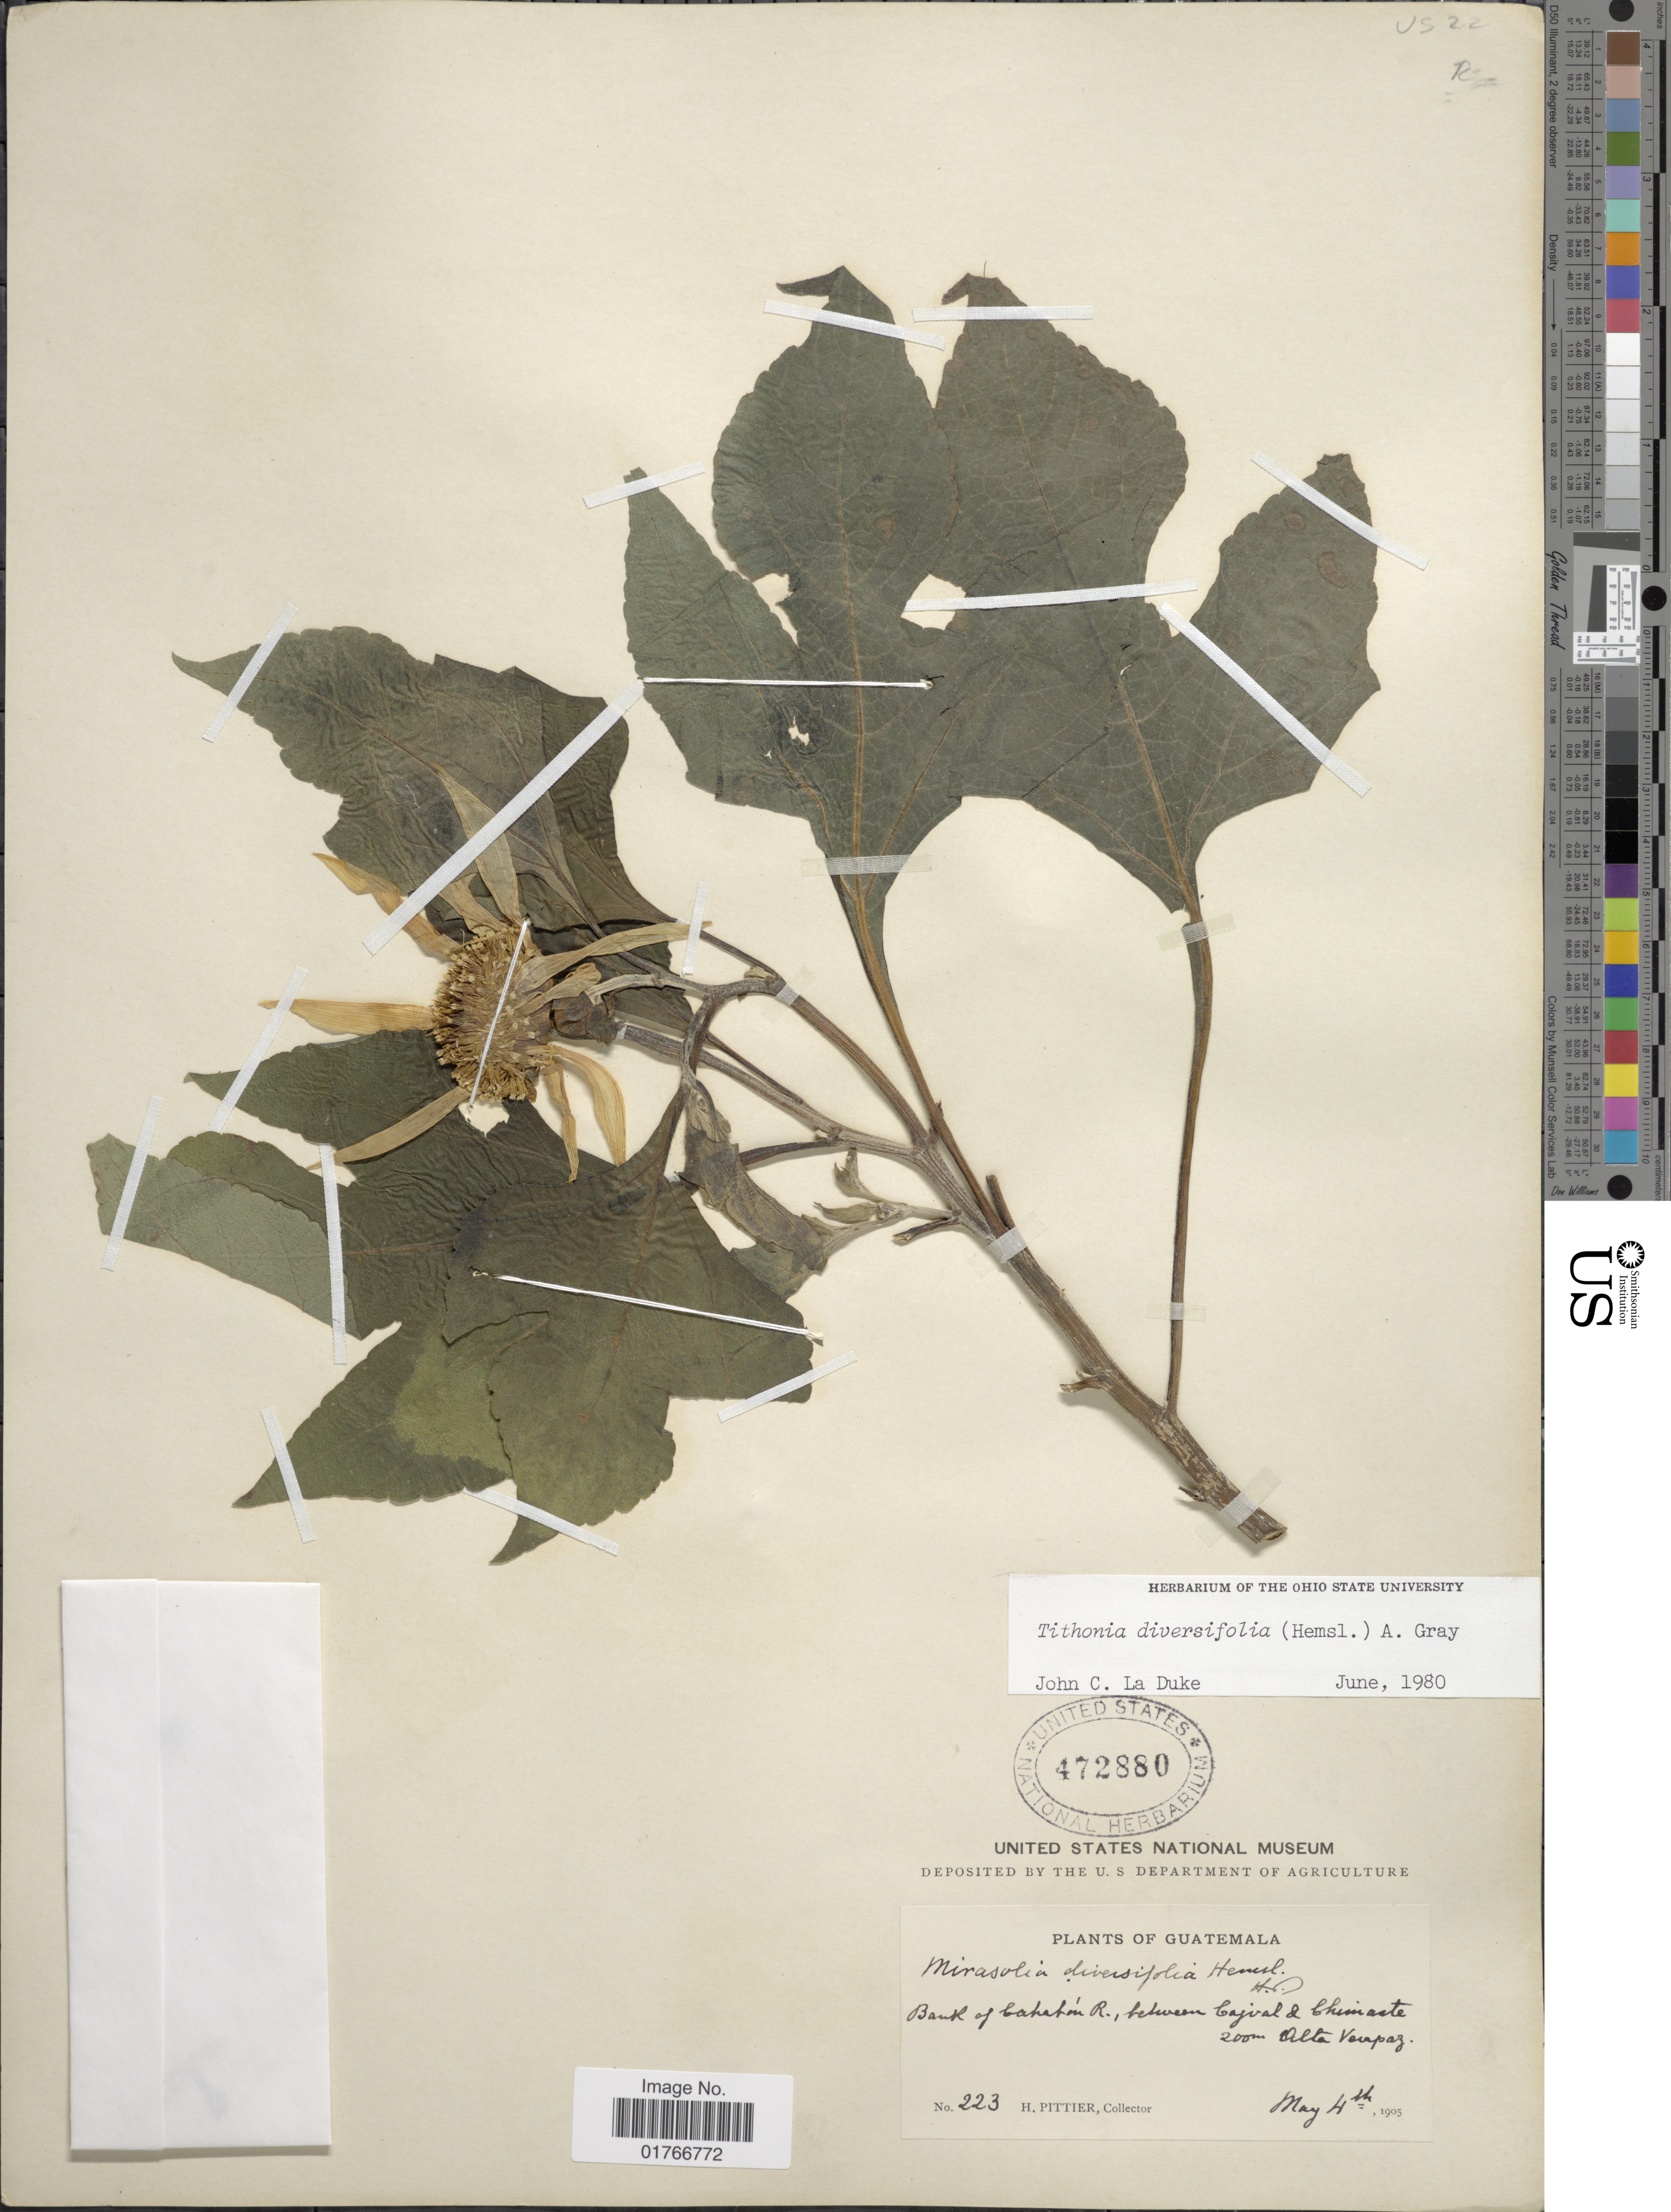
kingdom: Plantae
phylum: Tracheophyta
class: Magnoliopsida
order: Asterales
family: Asteraceae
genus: Tithonia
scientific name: Tithonia diversifolia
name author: (Hemsl.) A. Gray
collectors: H. F. Pittier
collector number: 223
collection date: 1905-05-04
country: Guatemala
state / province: Alta Verapaz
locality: Bank of Cahabón R., between Cajval & Chimaste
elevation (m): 200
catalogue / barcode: US 472880